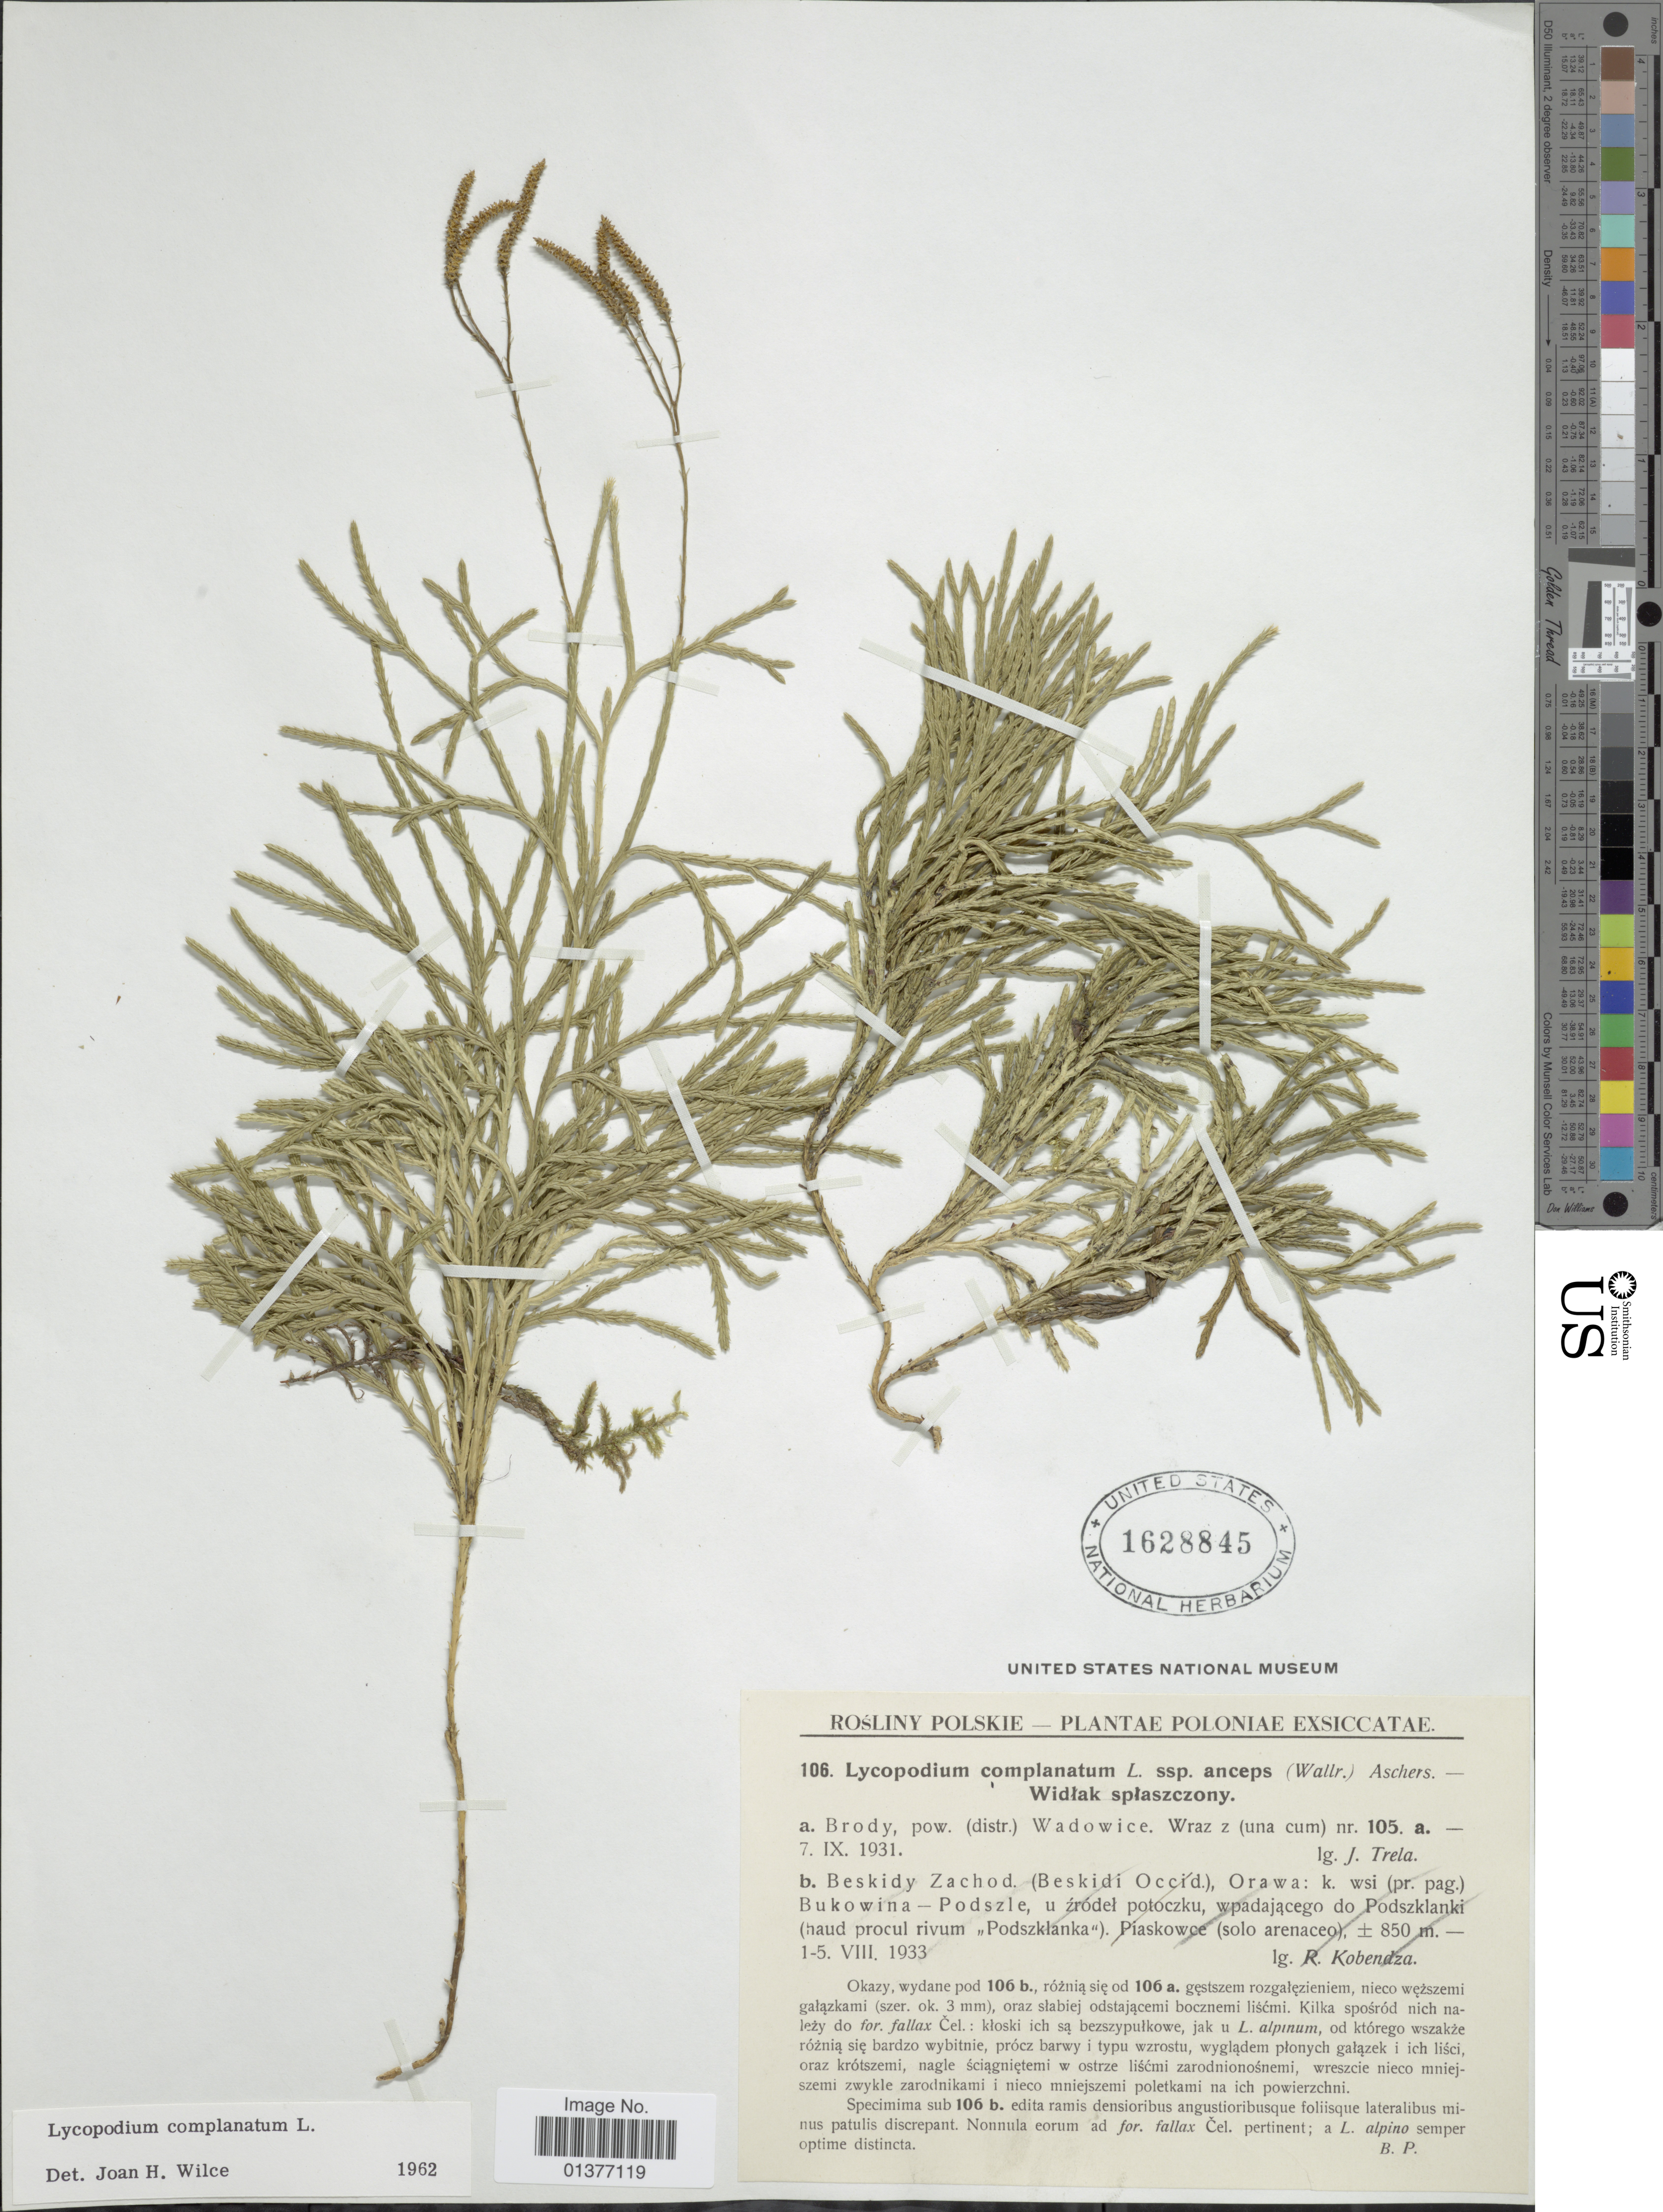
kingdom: Plantae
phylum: Tracheophyta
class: Lycopodiopsida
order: Lycopodiales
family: Lycopodiaceae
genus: Diphasiastrum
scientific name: Diphasiastrum complanatum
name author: (L.) Holub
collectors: J. Trela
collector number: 106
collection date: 1931-09-07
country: Poland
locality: Brody, pow. distr. Wadowice. Wraz z (una cum)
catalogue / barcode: US 1628845